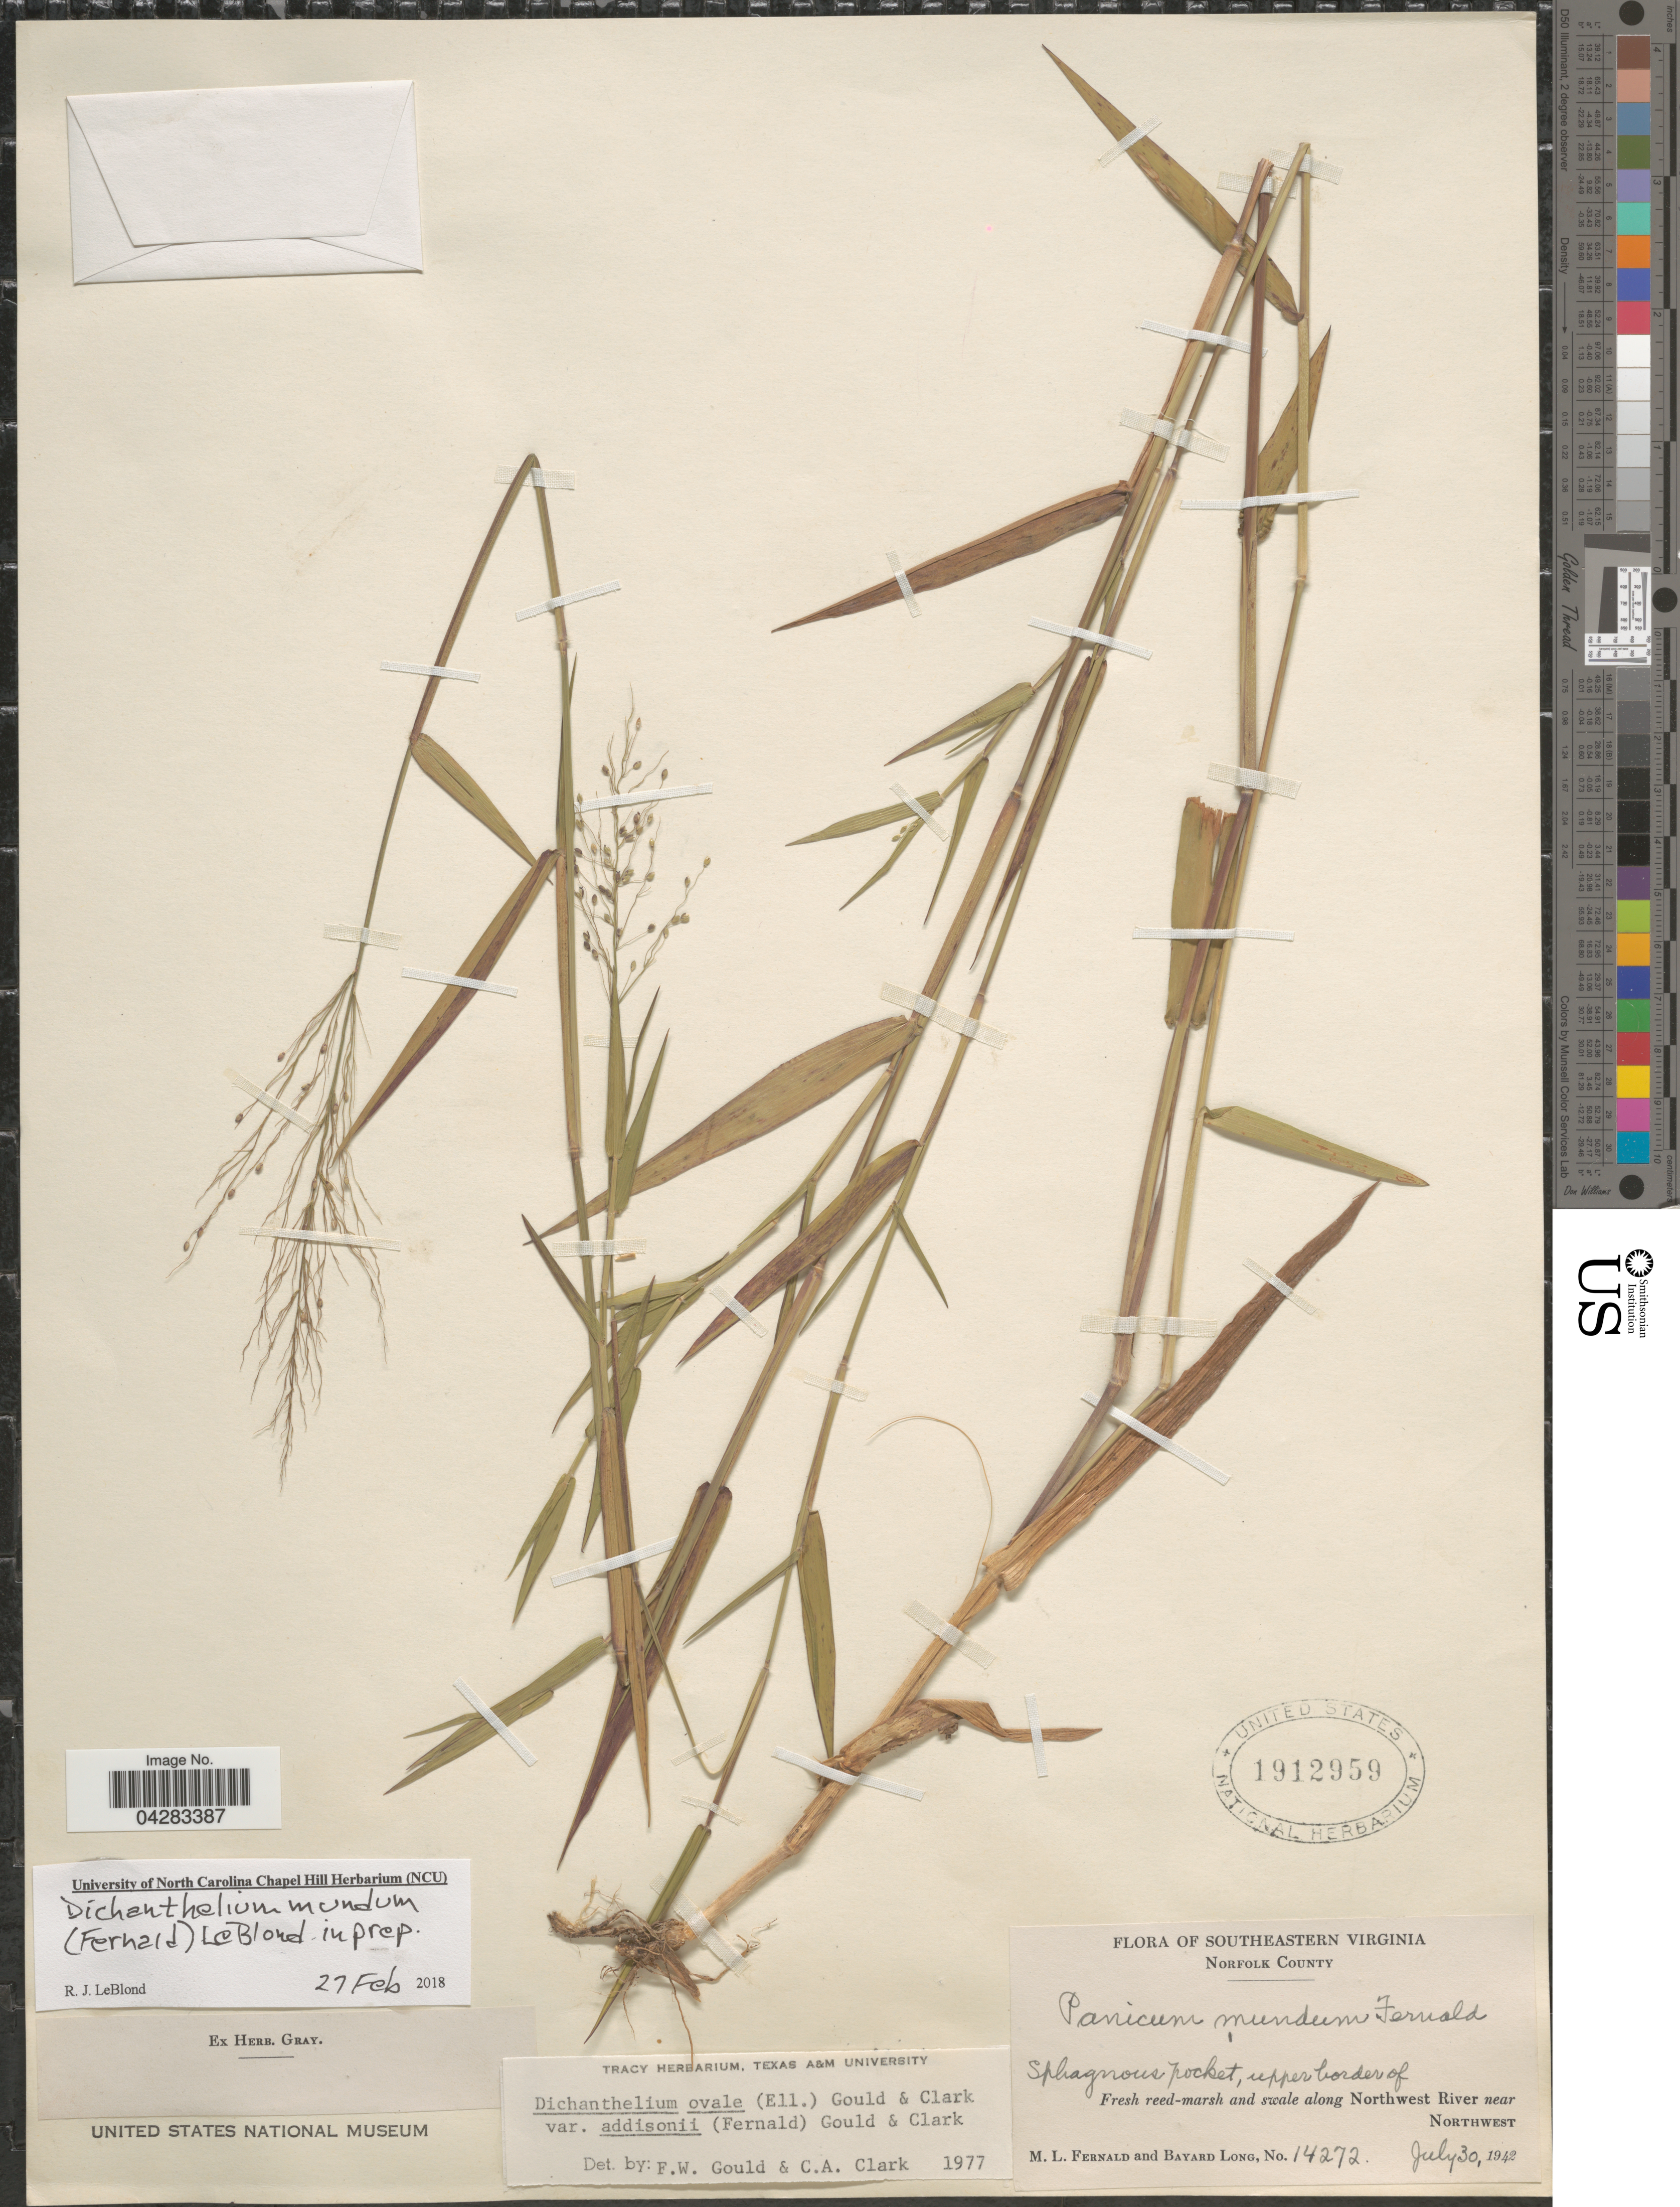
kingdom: Plantae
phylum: Tracheophyta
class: Liliopsida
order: Poales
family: Poaceae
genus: Dichanthelium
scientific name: Dichanthelium mundum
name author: (Fernald) LeBlond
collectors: M. L. Fernald & B. Long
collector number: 14272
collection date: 1942-07-30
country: United States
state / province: Virginia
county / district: City of Norfolk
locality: Southeastern Virginia. Norfolk County. Sphagnous pocket, upper border of Fresh reed-marsh and swale along Northwest River near Northwest.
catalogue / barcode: US 1912959